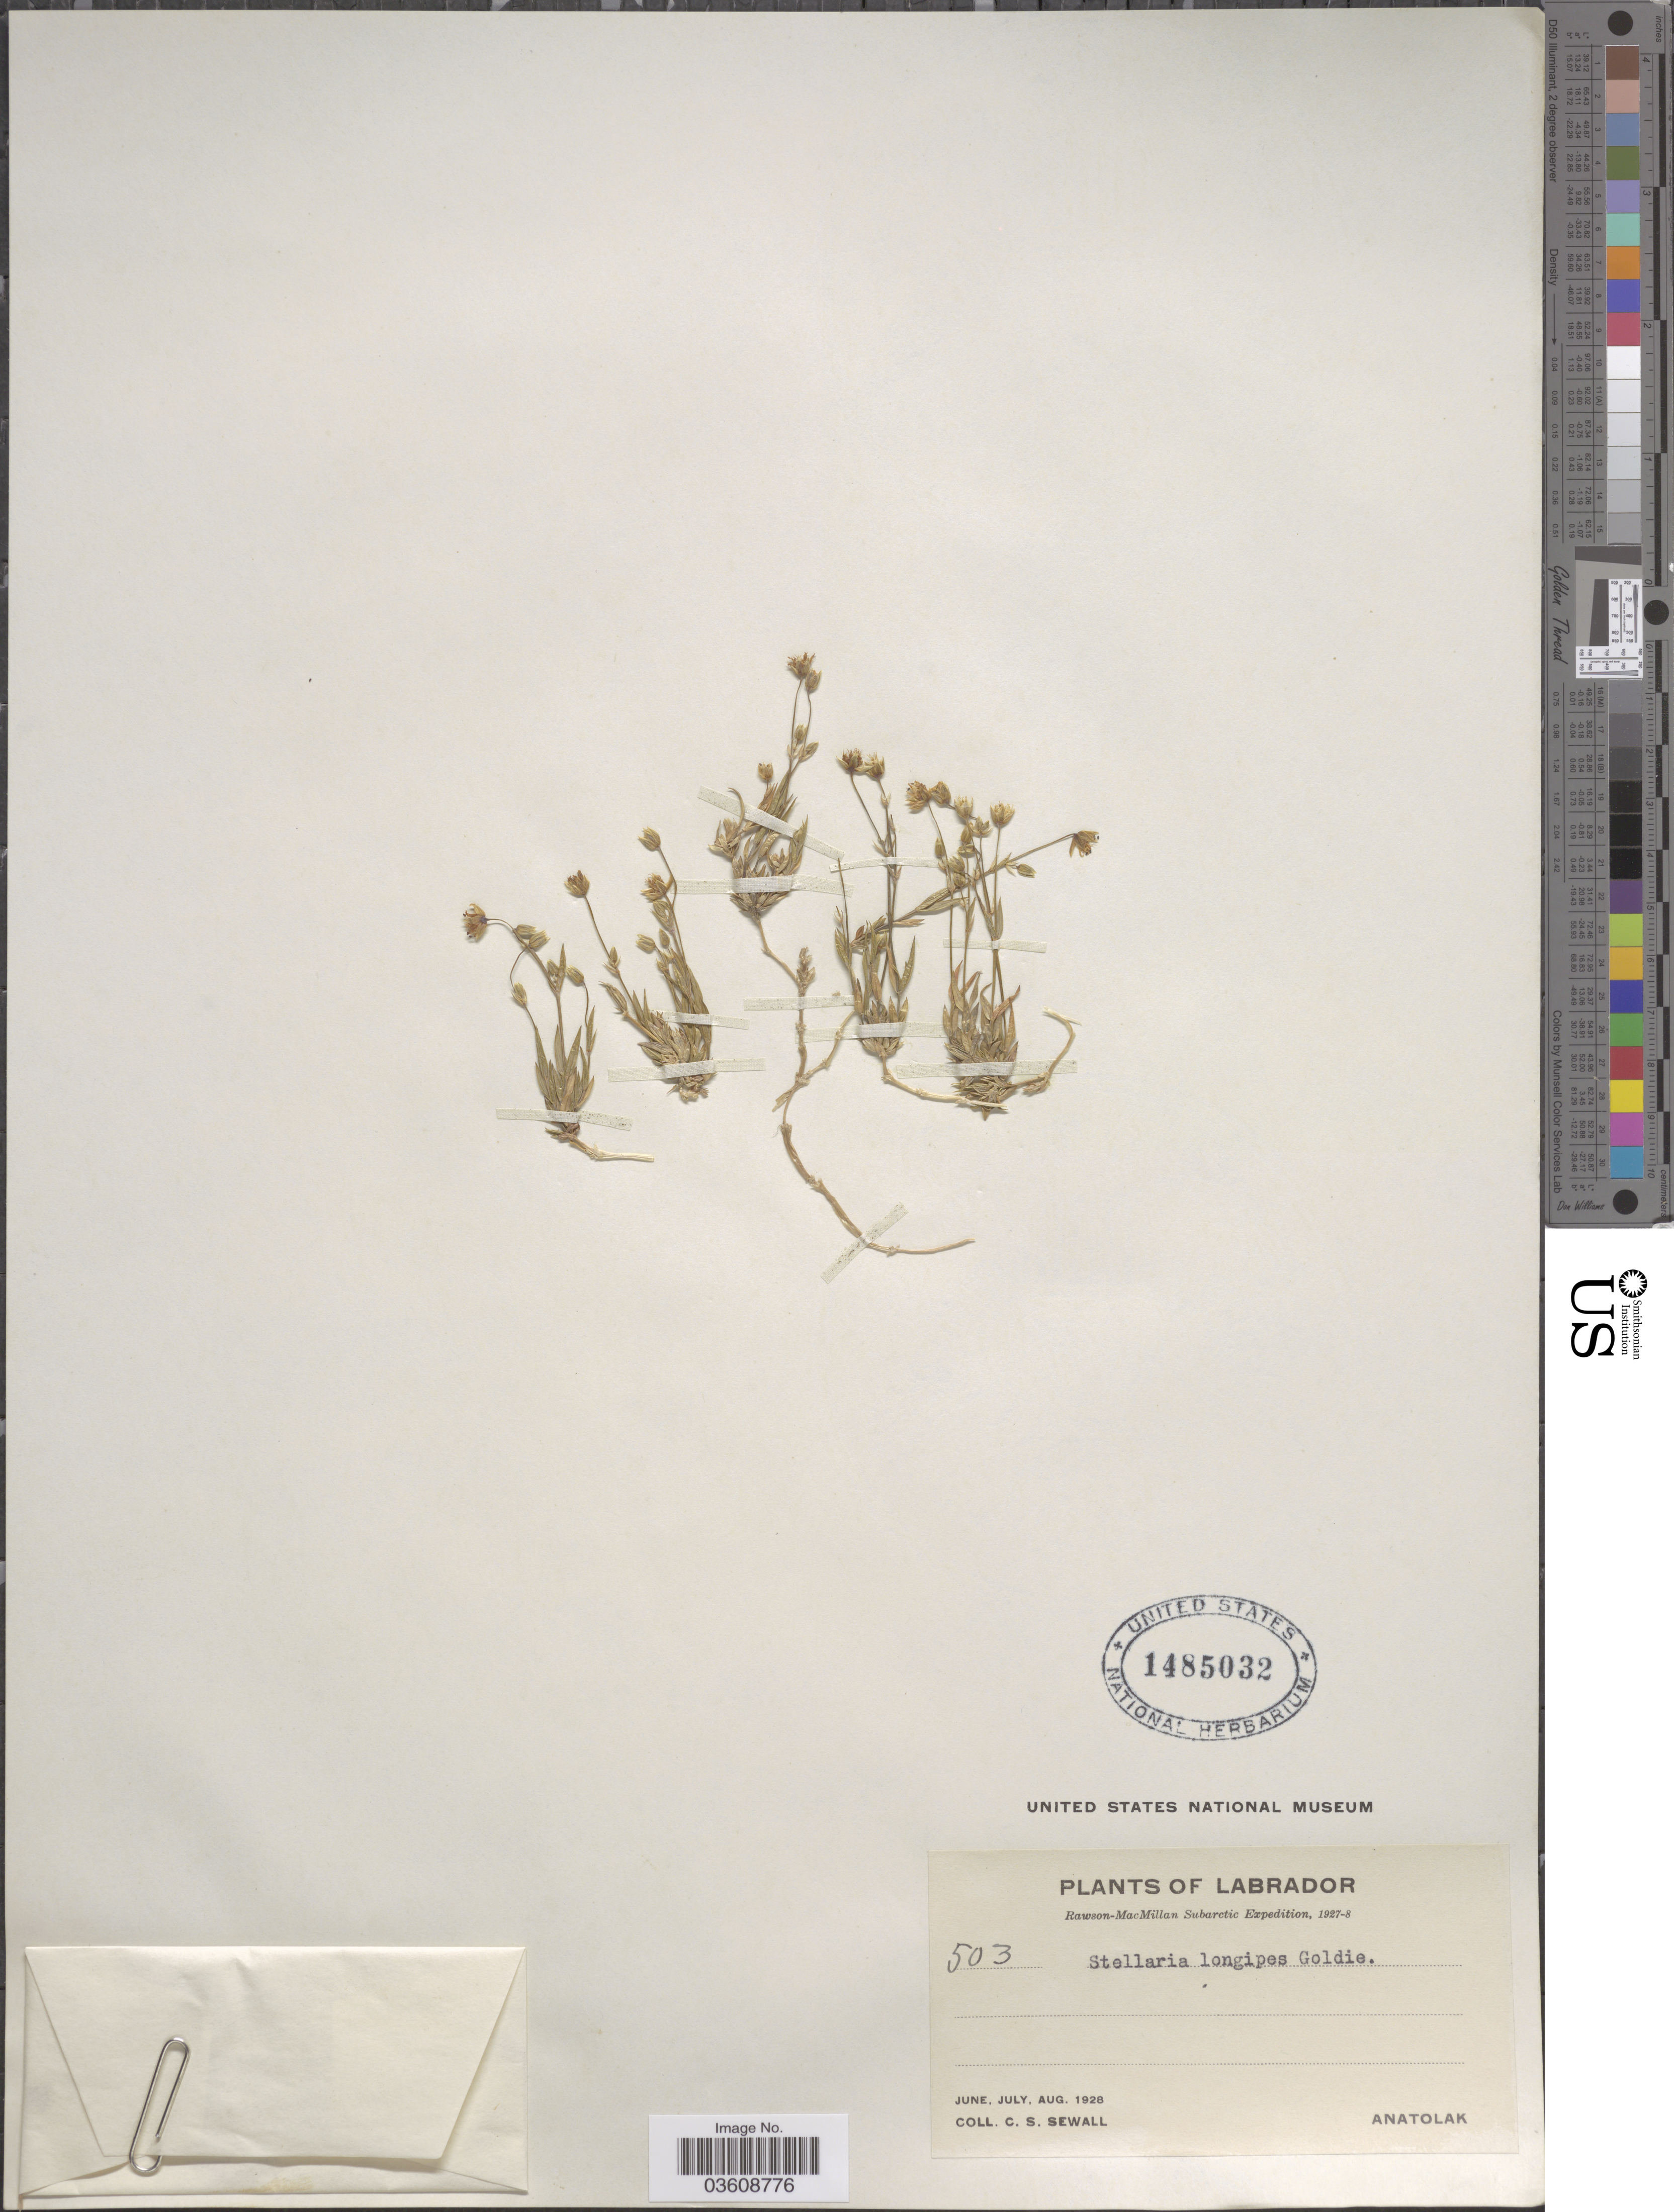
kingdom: Plantae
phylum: Tracheophyta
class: Magnoliopsida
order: Caryophyllales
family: Caryophyllaceae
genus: Stellaria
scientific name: Stellaria longipes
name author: Goldie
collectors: C. Sewall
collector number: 503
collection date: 1928-06/1928-08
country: Canada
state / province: Newfoundland and Labrador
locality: Labrador. Anatolak.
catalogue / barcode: US 1485032